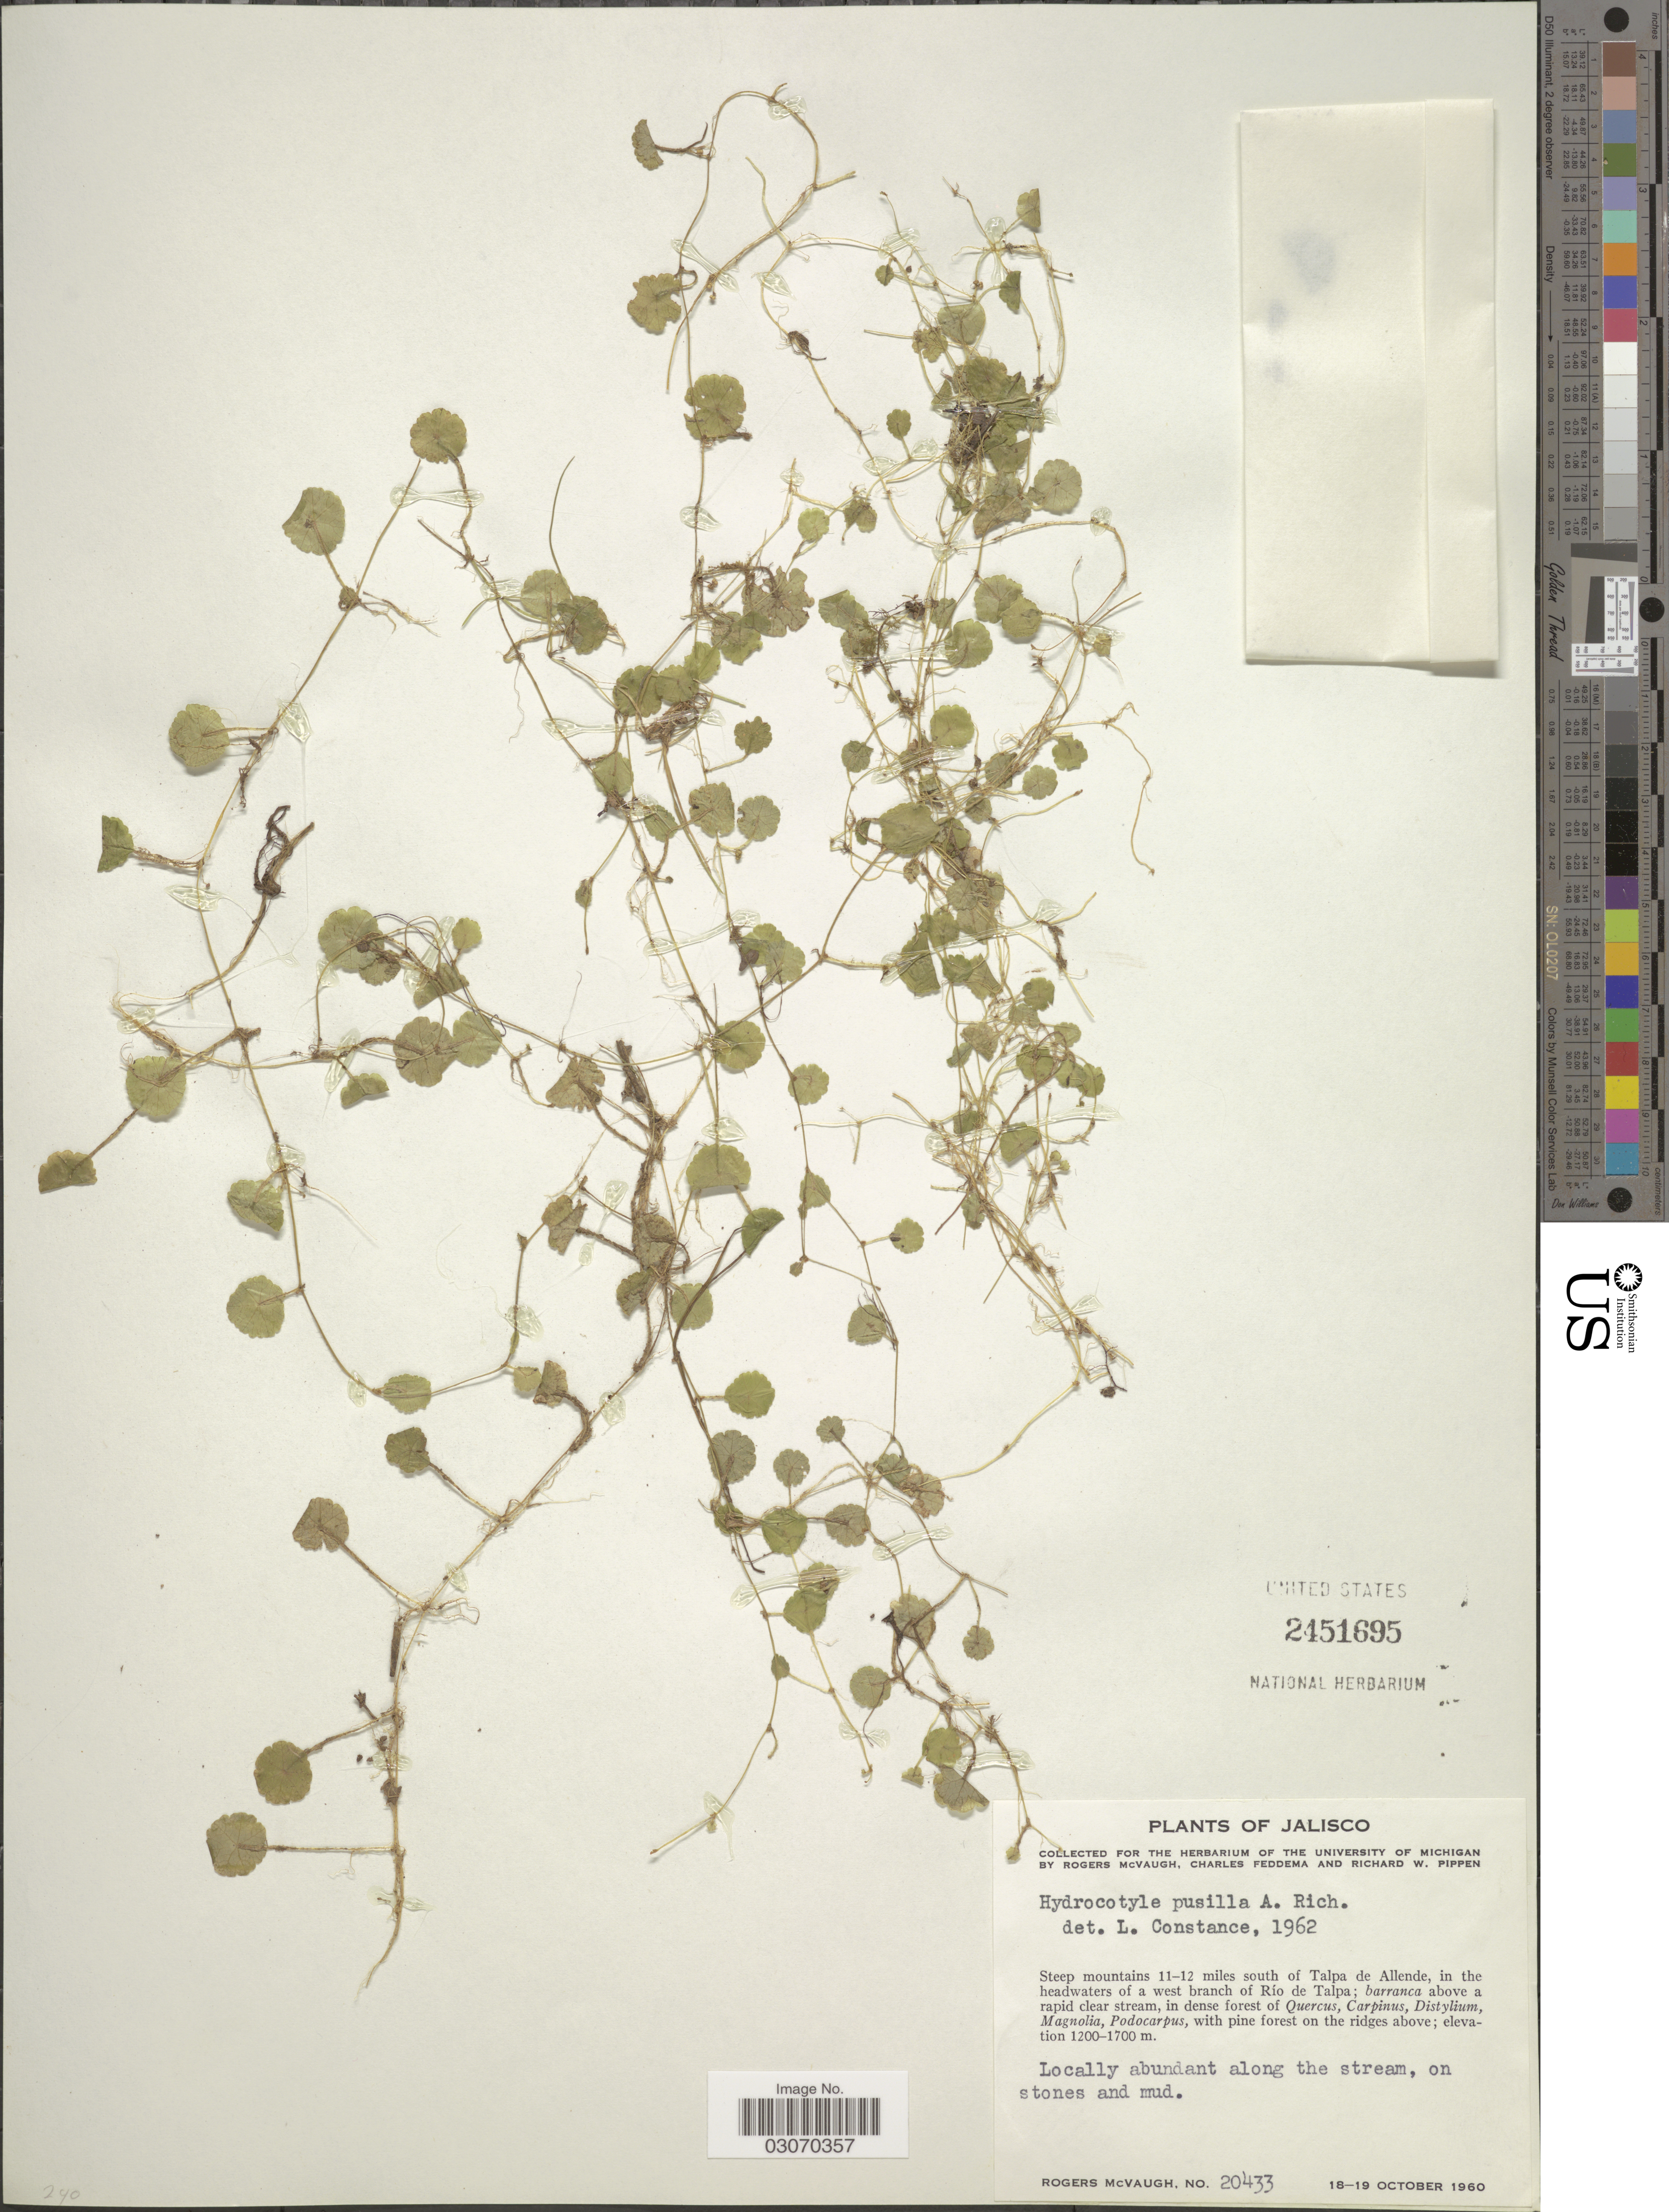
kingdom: Plantae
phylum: Tracheophyta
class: Magnoliopsida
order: Apiales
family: Araliaceae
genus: Hydrocotyle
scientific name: Hydrocotyle pusilla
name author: A. Rich.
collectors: R. McVaugh, C. Feddema & R. W. Pippen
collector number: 20433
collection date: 1960-10-18/1960-10-19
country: Mexico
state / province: Jalisco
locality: Steep mountains 11-12 miles south of Talpa de Allende, in the headwaters of a west branch of Río de Talpa.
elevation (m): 1200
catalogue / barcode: US 2451695